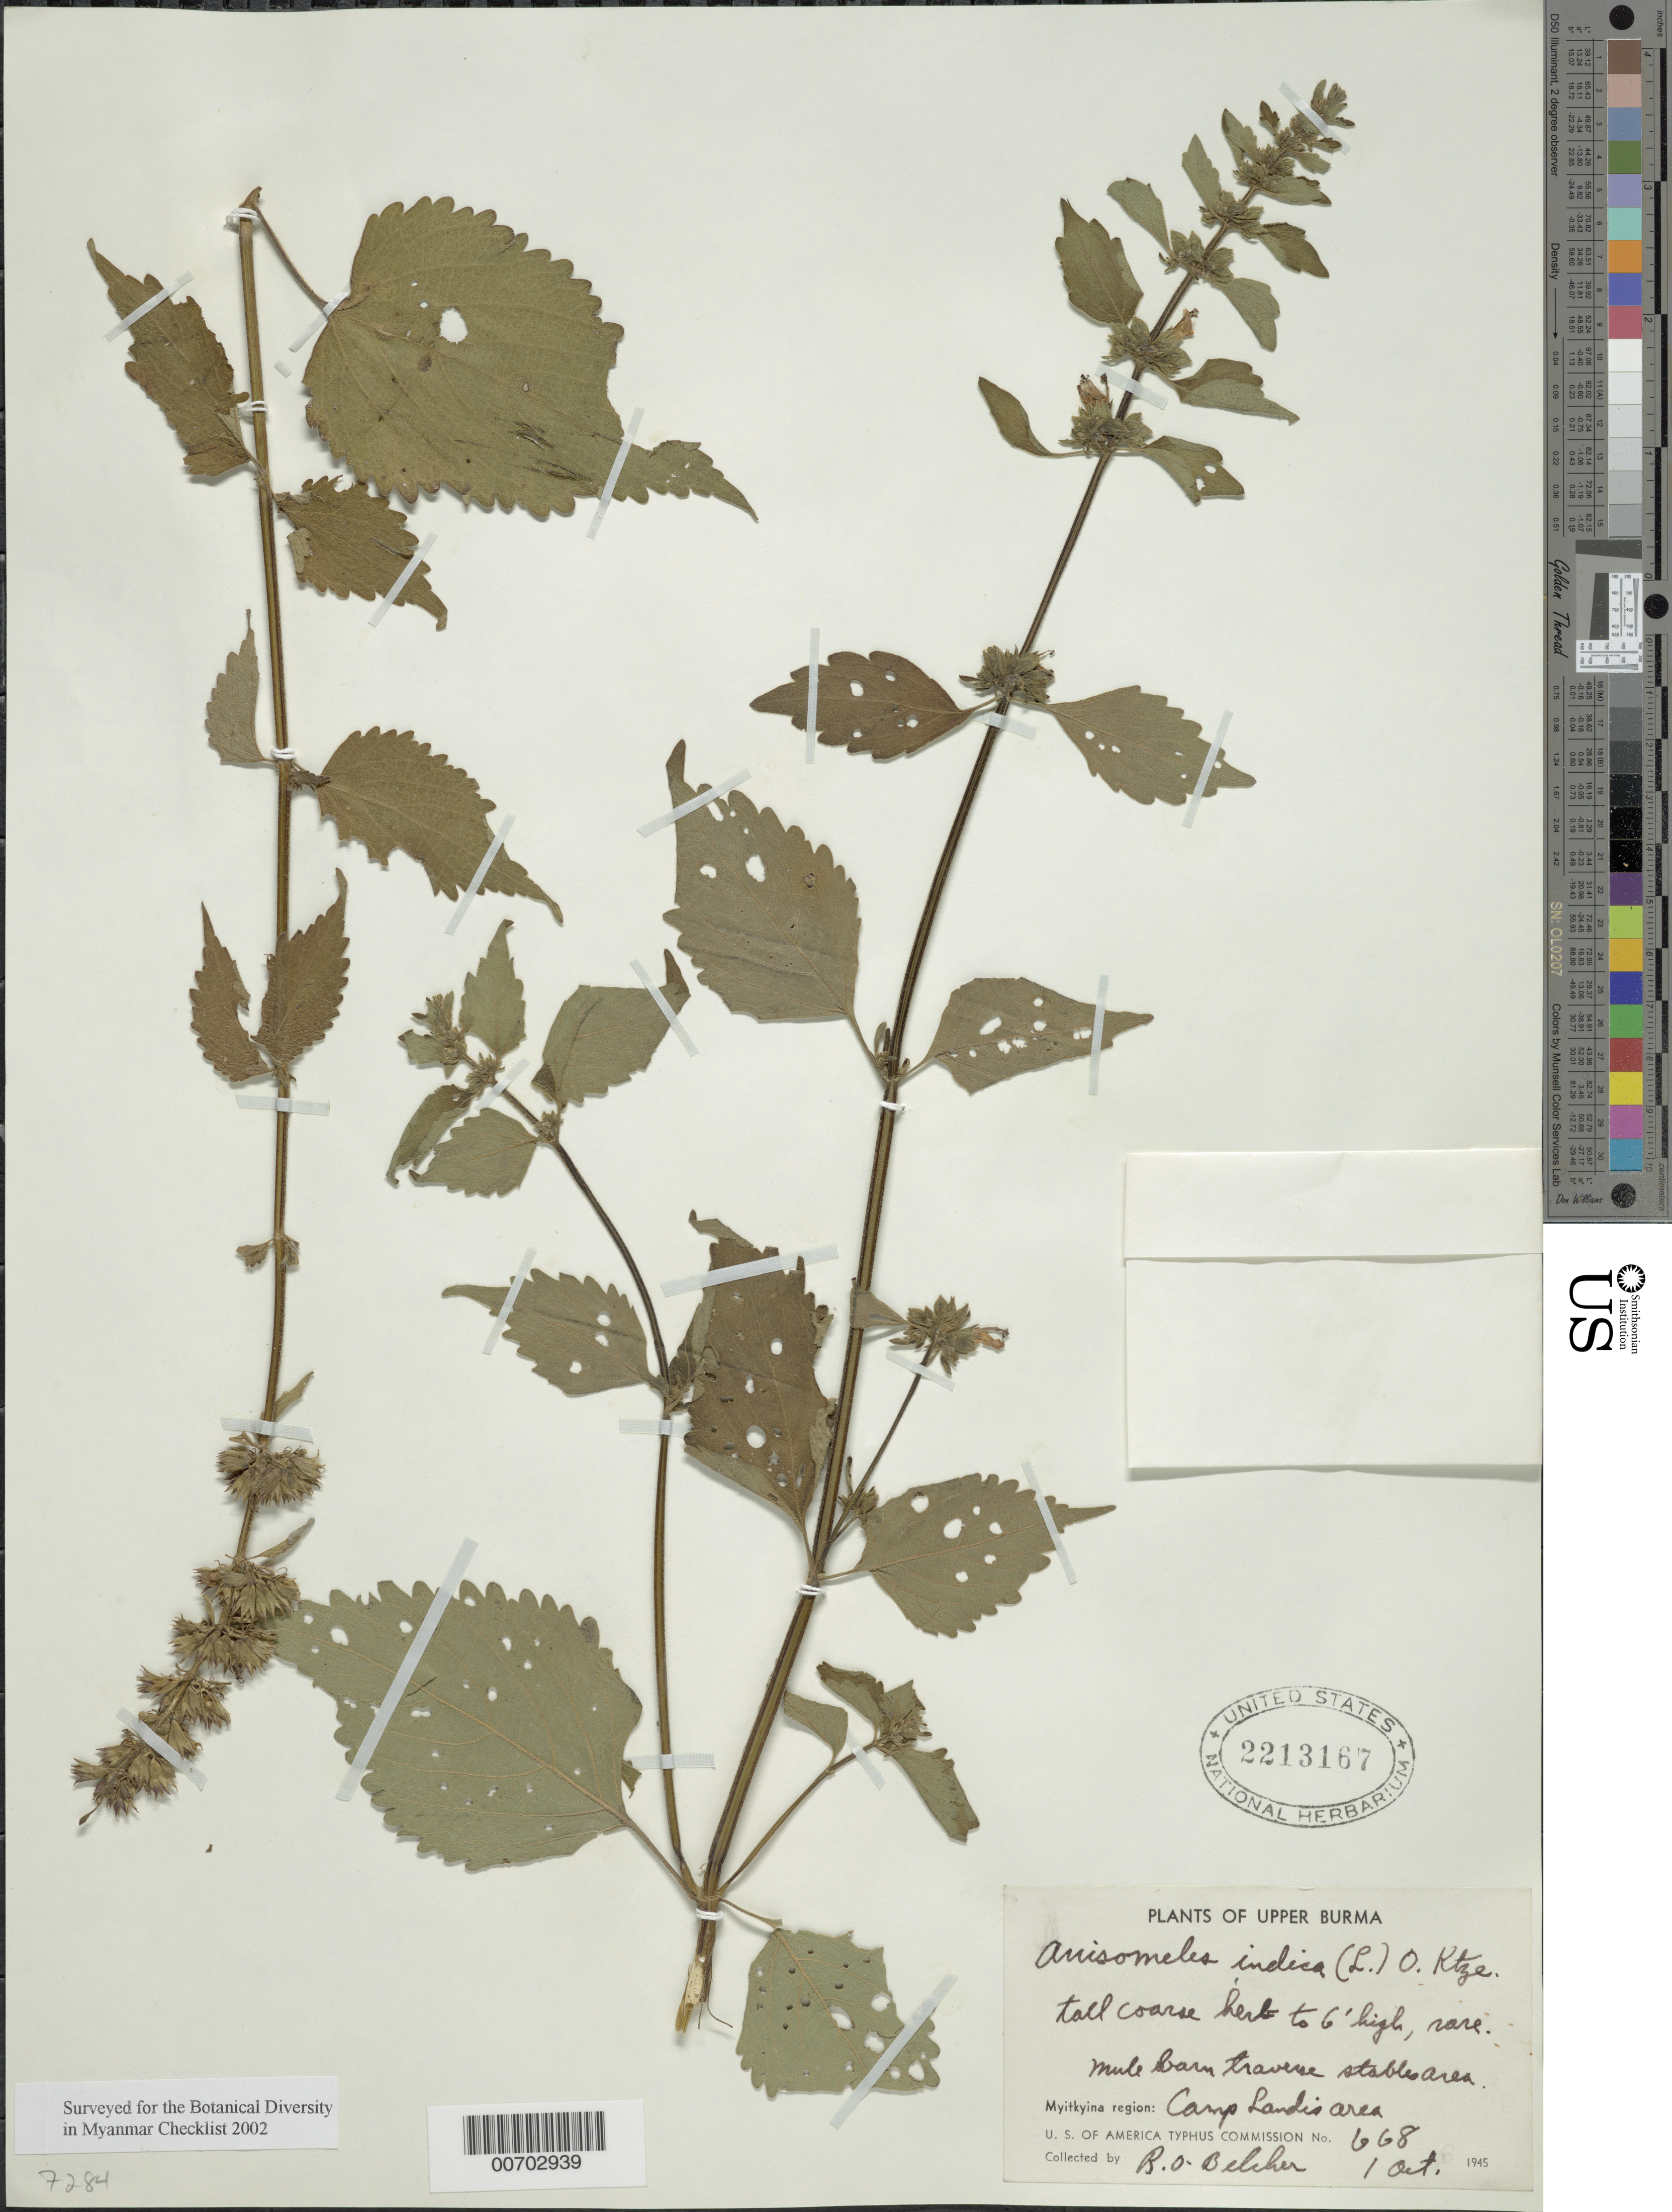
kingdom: Plantae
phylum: Tracheophyta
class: Magnoliopsida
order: Lamiales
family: Lamiaceae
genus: Anisomeles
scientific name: Anisomeles indica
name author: (L.) Kuntze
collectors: R. Belcher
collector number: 668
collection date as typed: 01 Oct 1945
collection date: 1945-10-01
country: Myanmar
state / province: Kachin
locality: Myitkyina, Camp Landis area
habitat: Stables area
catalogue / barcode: US 2213167